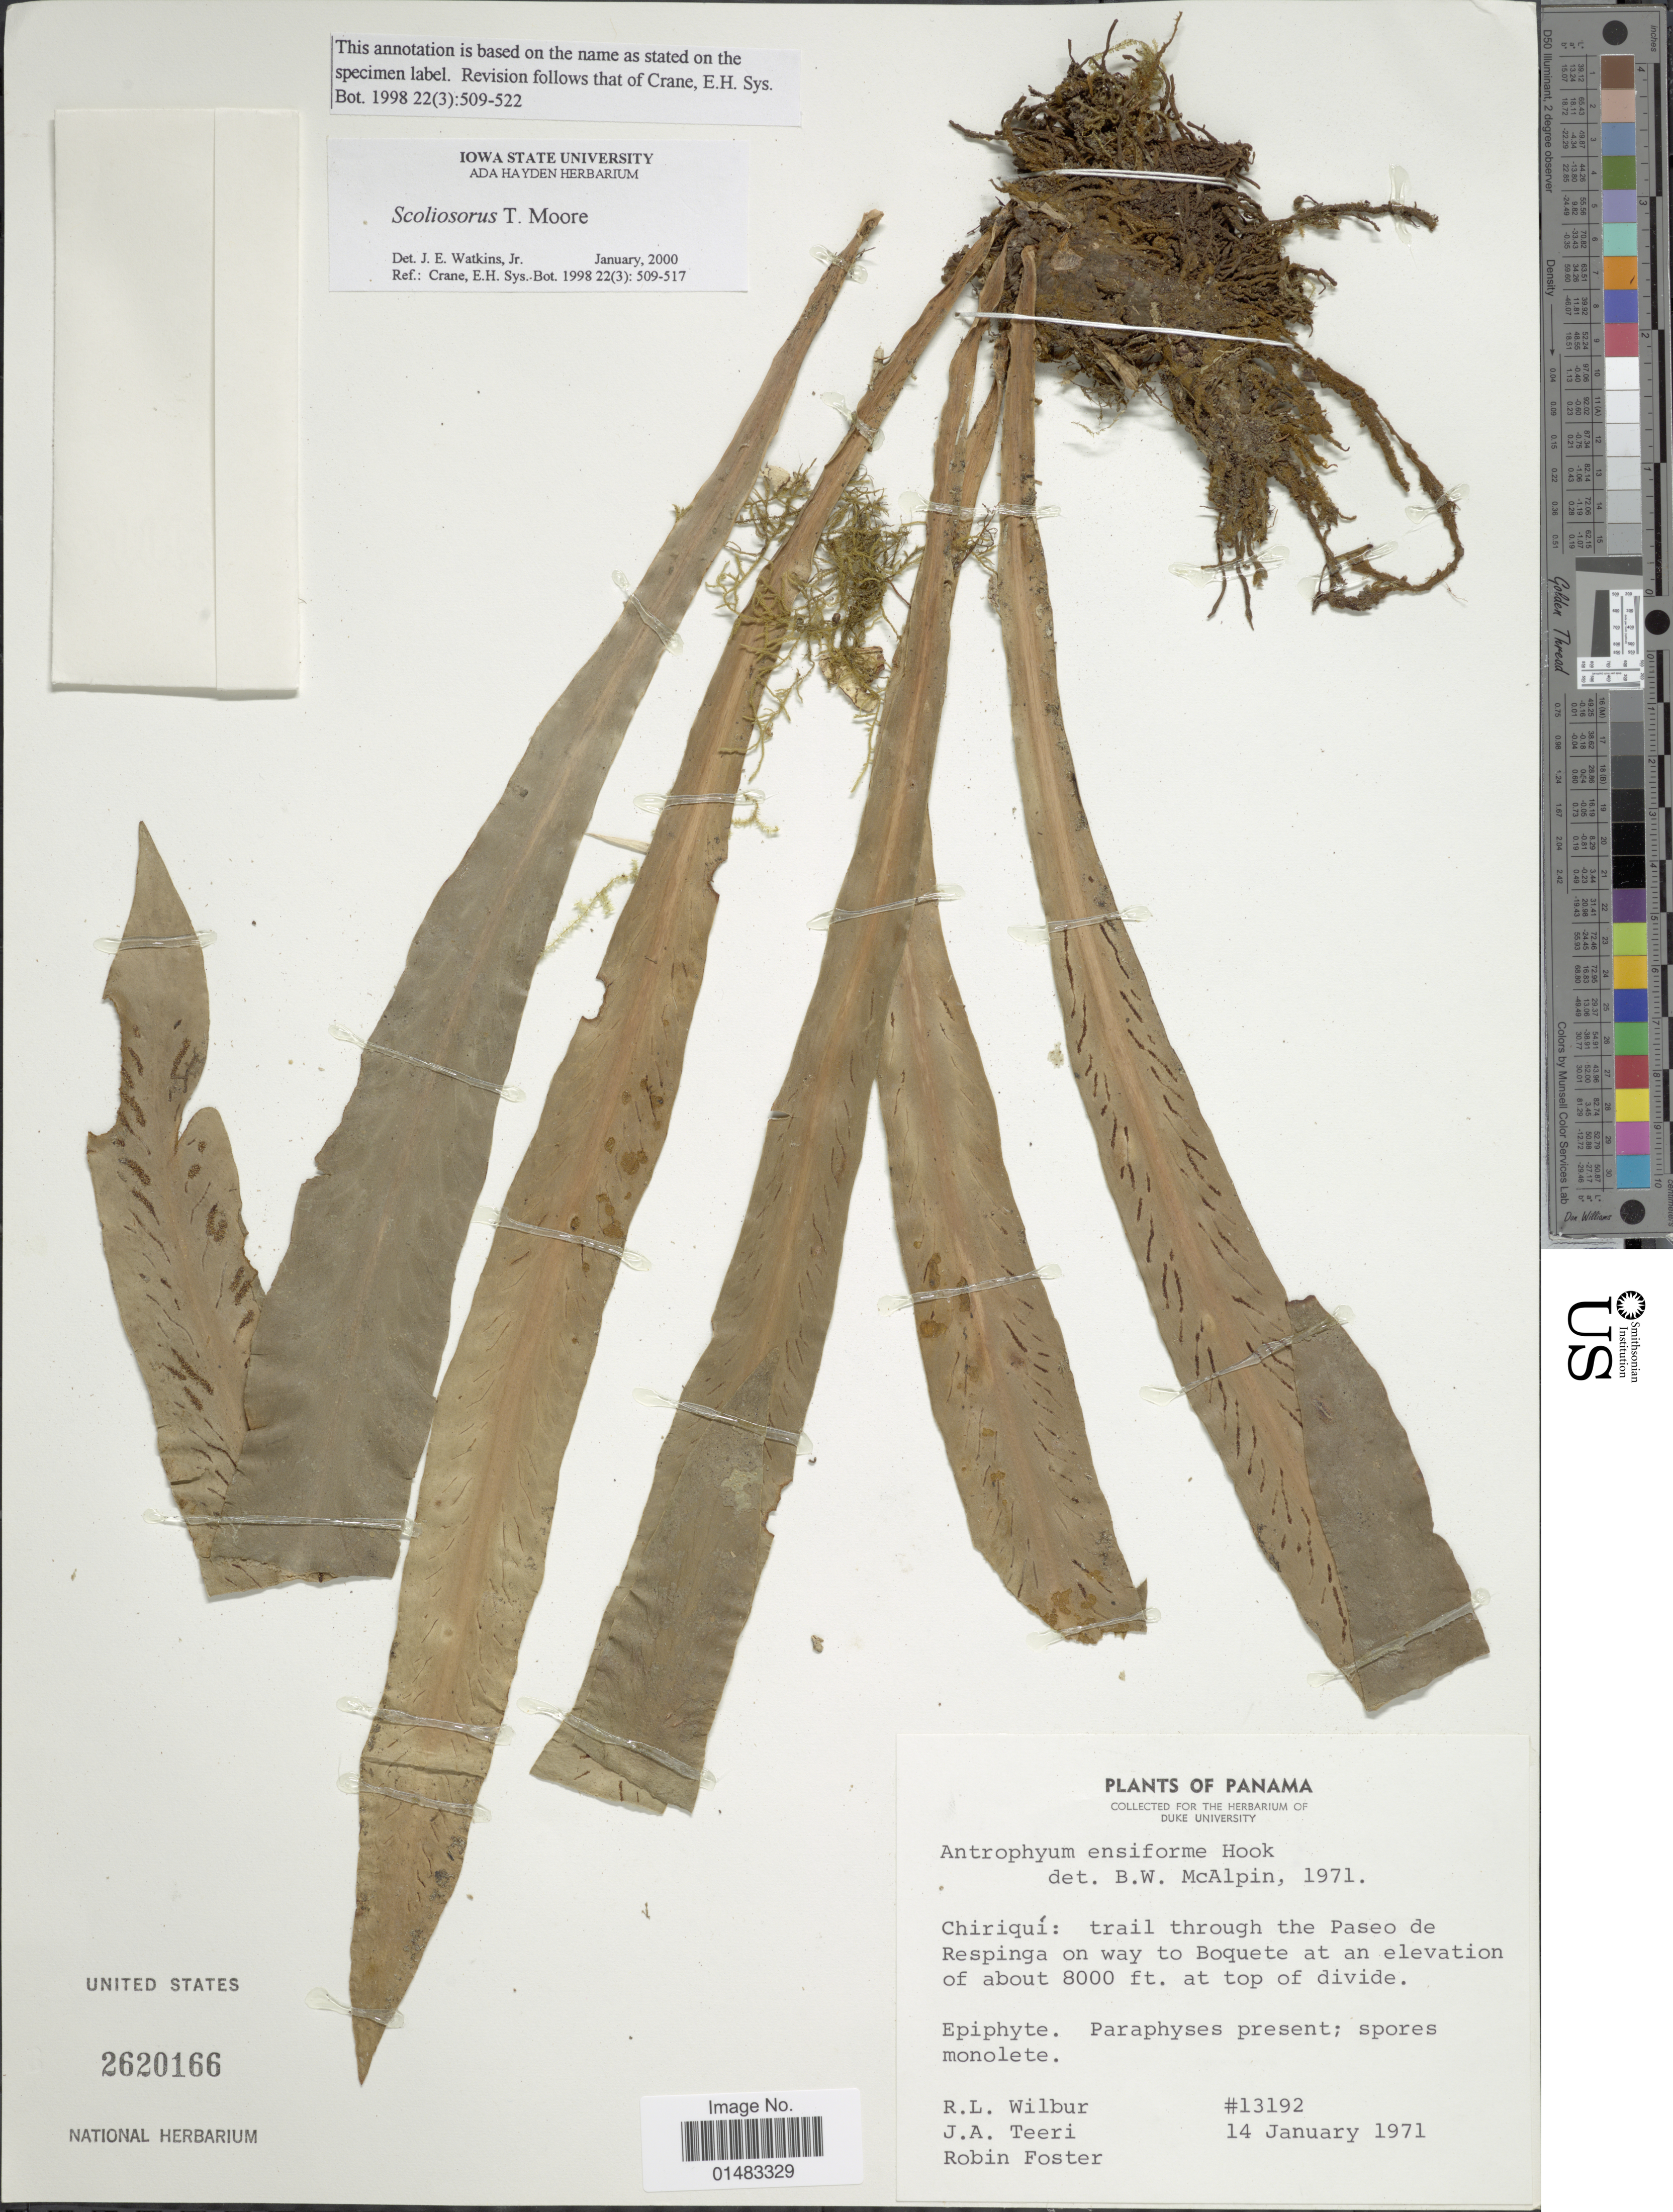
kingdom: Plantae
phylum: Tracheophyta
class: Polypodiopsida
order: Polypodiales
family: Pteridaceae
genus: Scoliosorus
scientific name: Scoliosorus ensiformis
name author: (Hook.) T. Moore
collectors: R. L. Wilbur, J. Teeri & R. B. Foster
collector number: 13192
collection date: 1971-01-14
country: Panama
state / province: Chiriqui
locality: Plants of Panama, Trail through the Paseo de Respinga on way to Boquete at an elevation of about 8000 ft. at top divide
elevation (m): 2438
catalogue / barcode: US 2620166